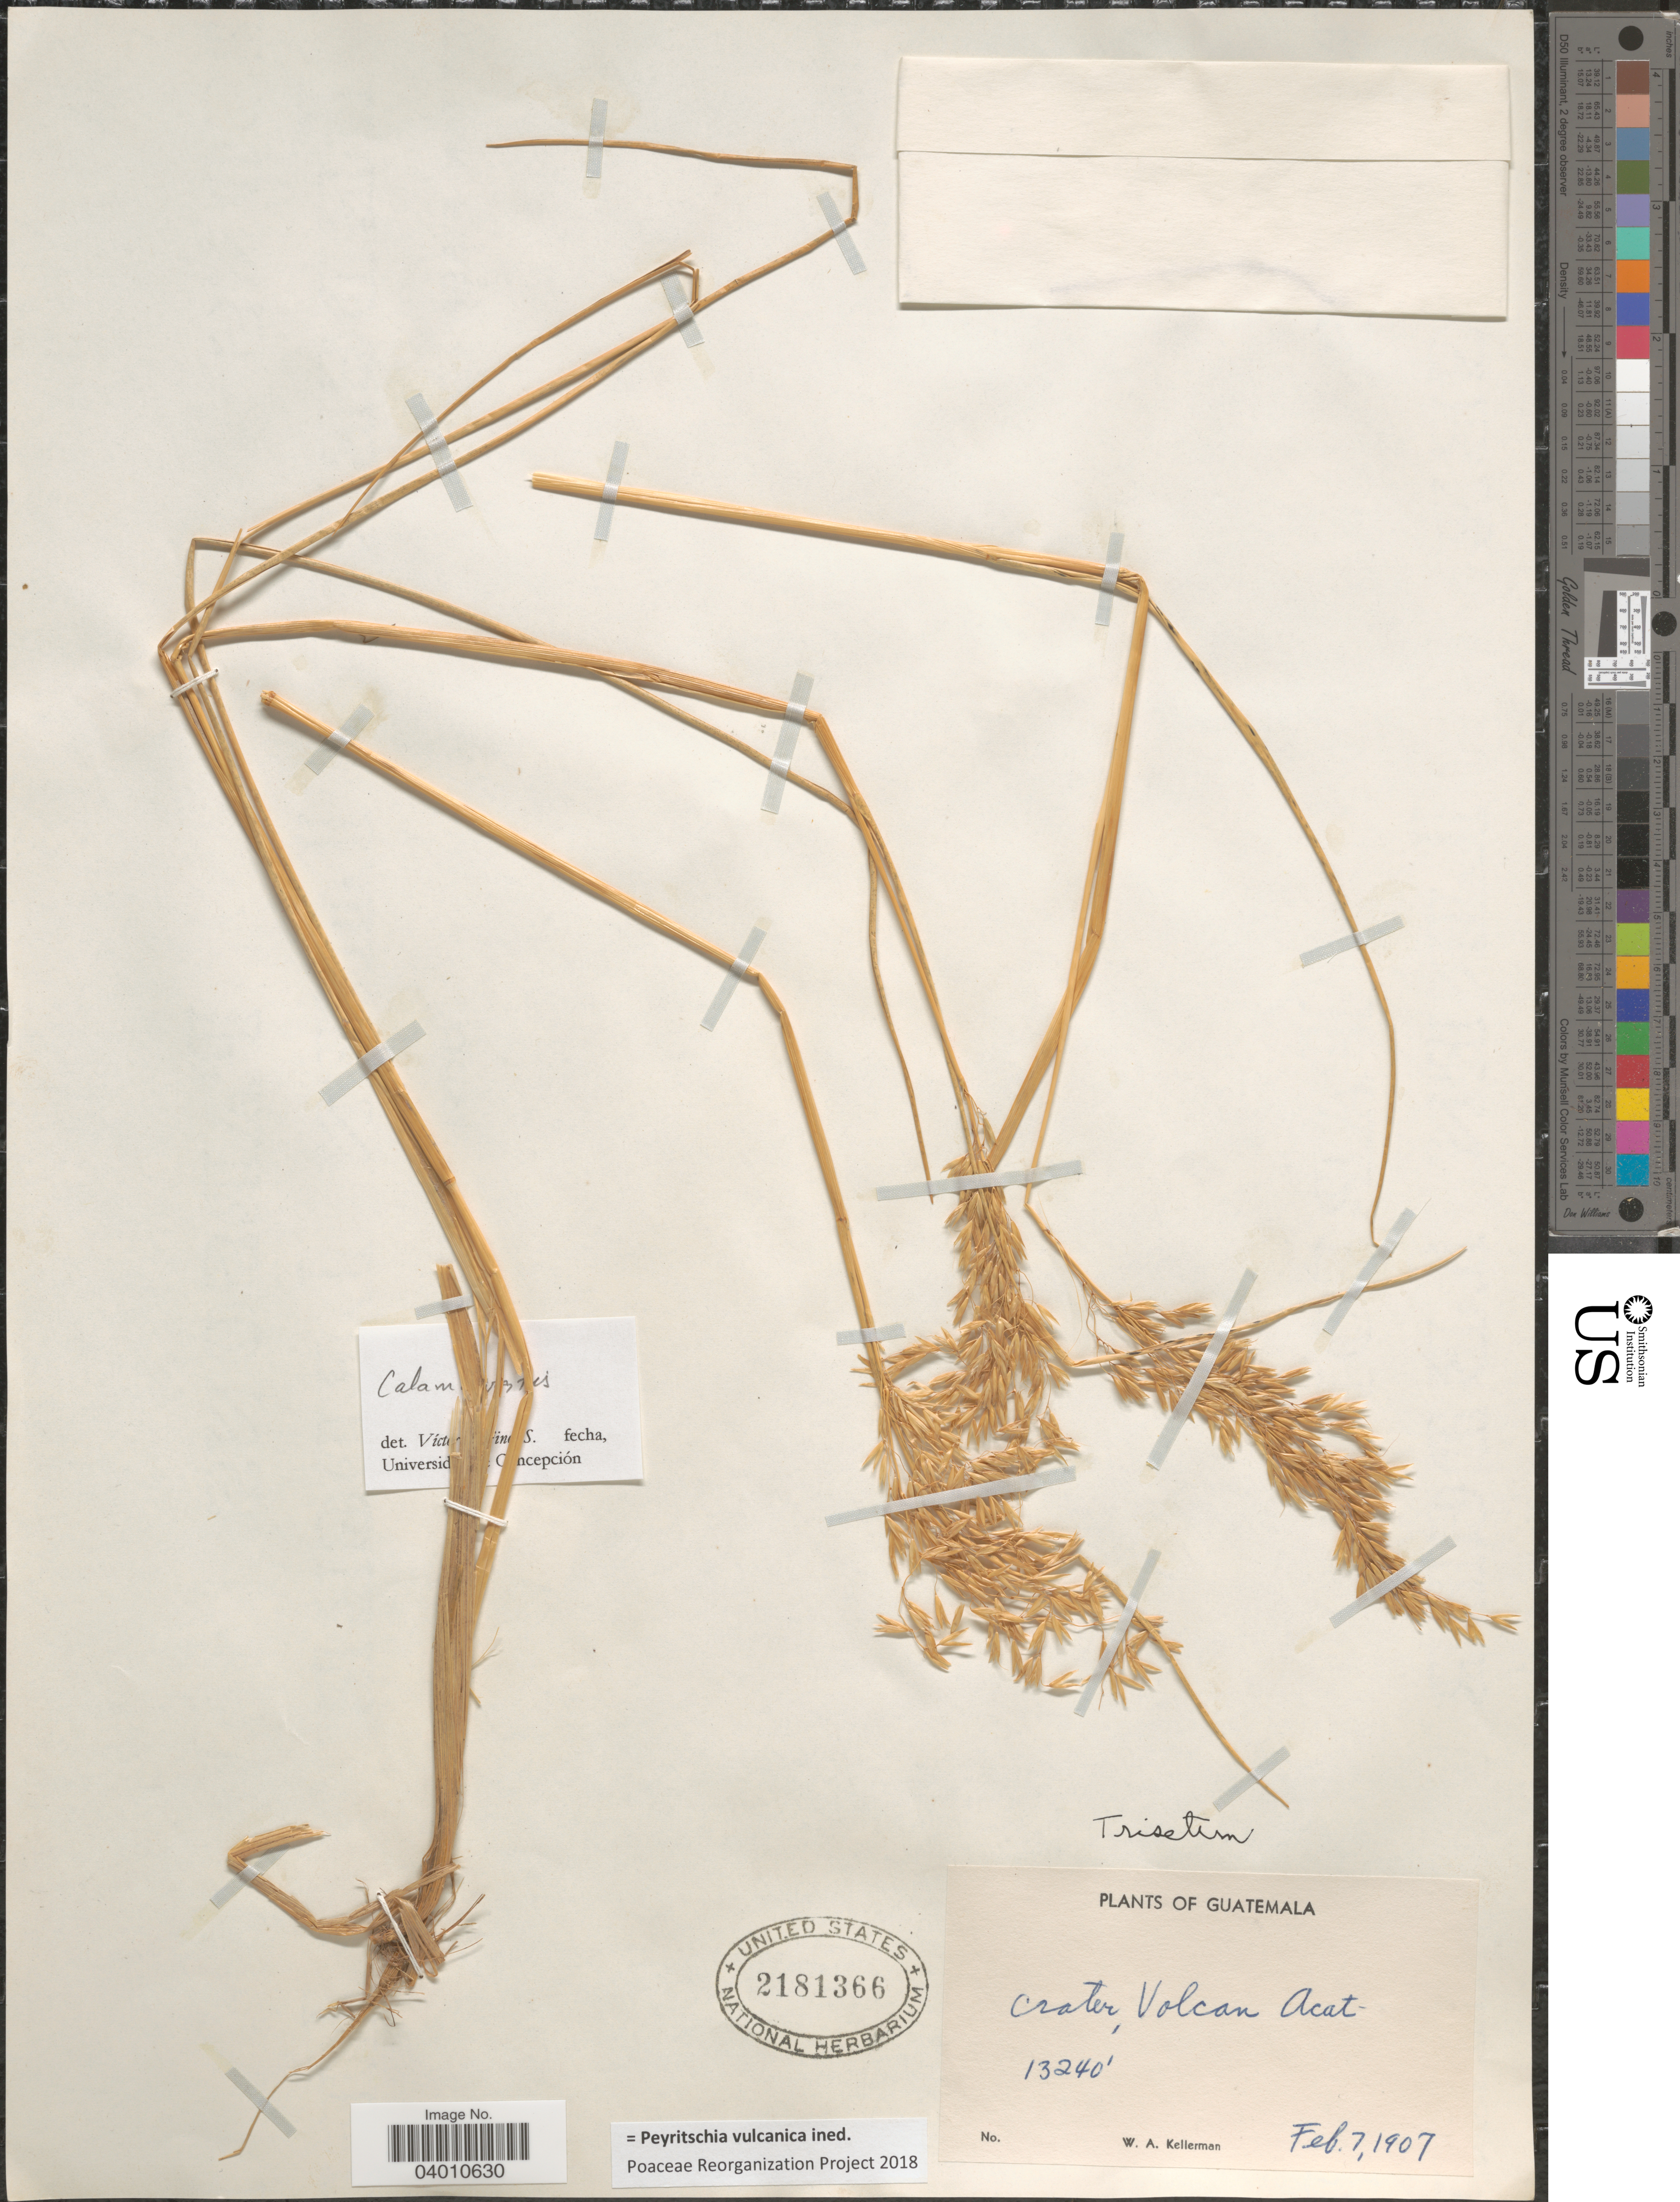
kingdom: Plantae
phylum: Tracheophyta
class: Liliopsida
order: Poales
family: Poaceae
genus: Peyritschia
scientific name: Peyritschia vulcanica ined.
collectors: W. Kellerman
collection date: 1907-02-07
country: Guatemala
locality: Crater, Volcan Acat.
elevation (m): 4036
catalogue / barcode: US 2181366